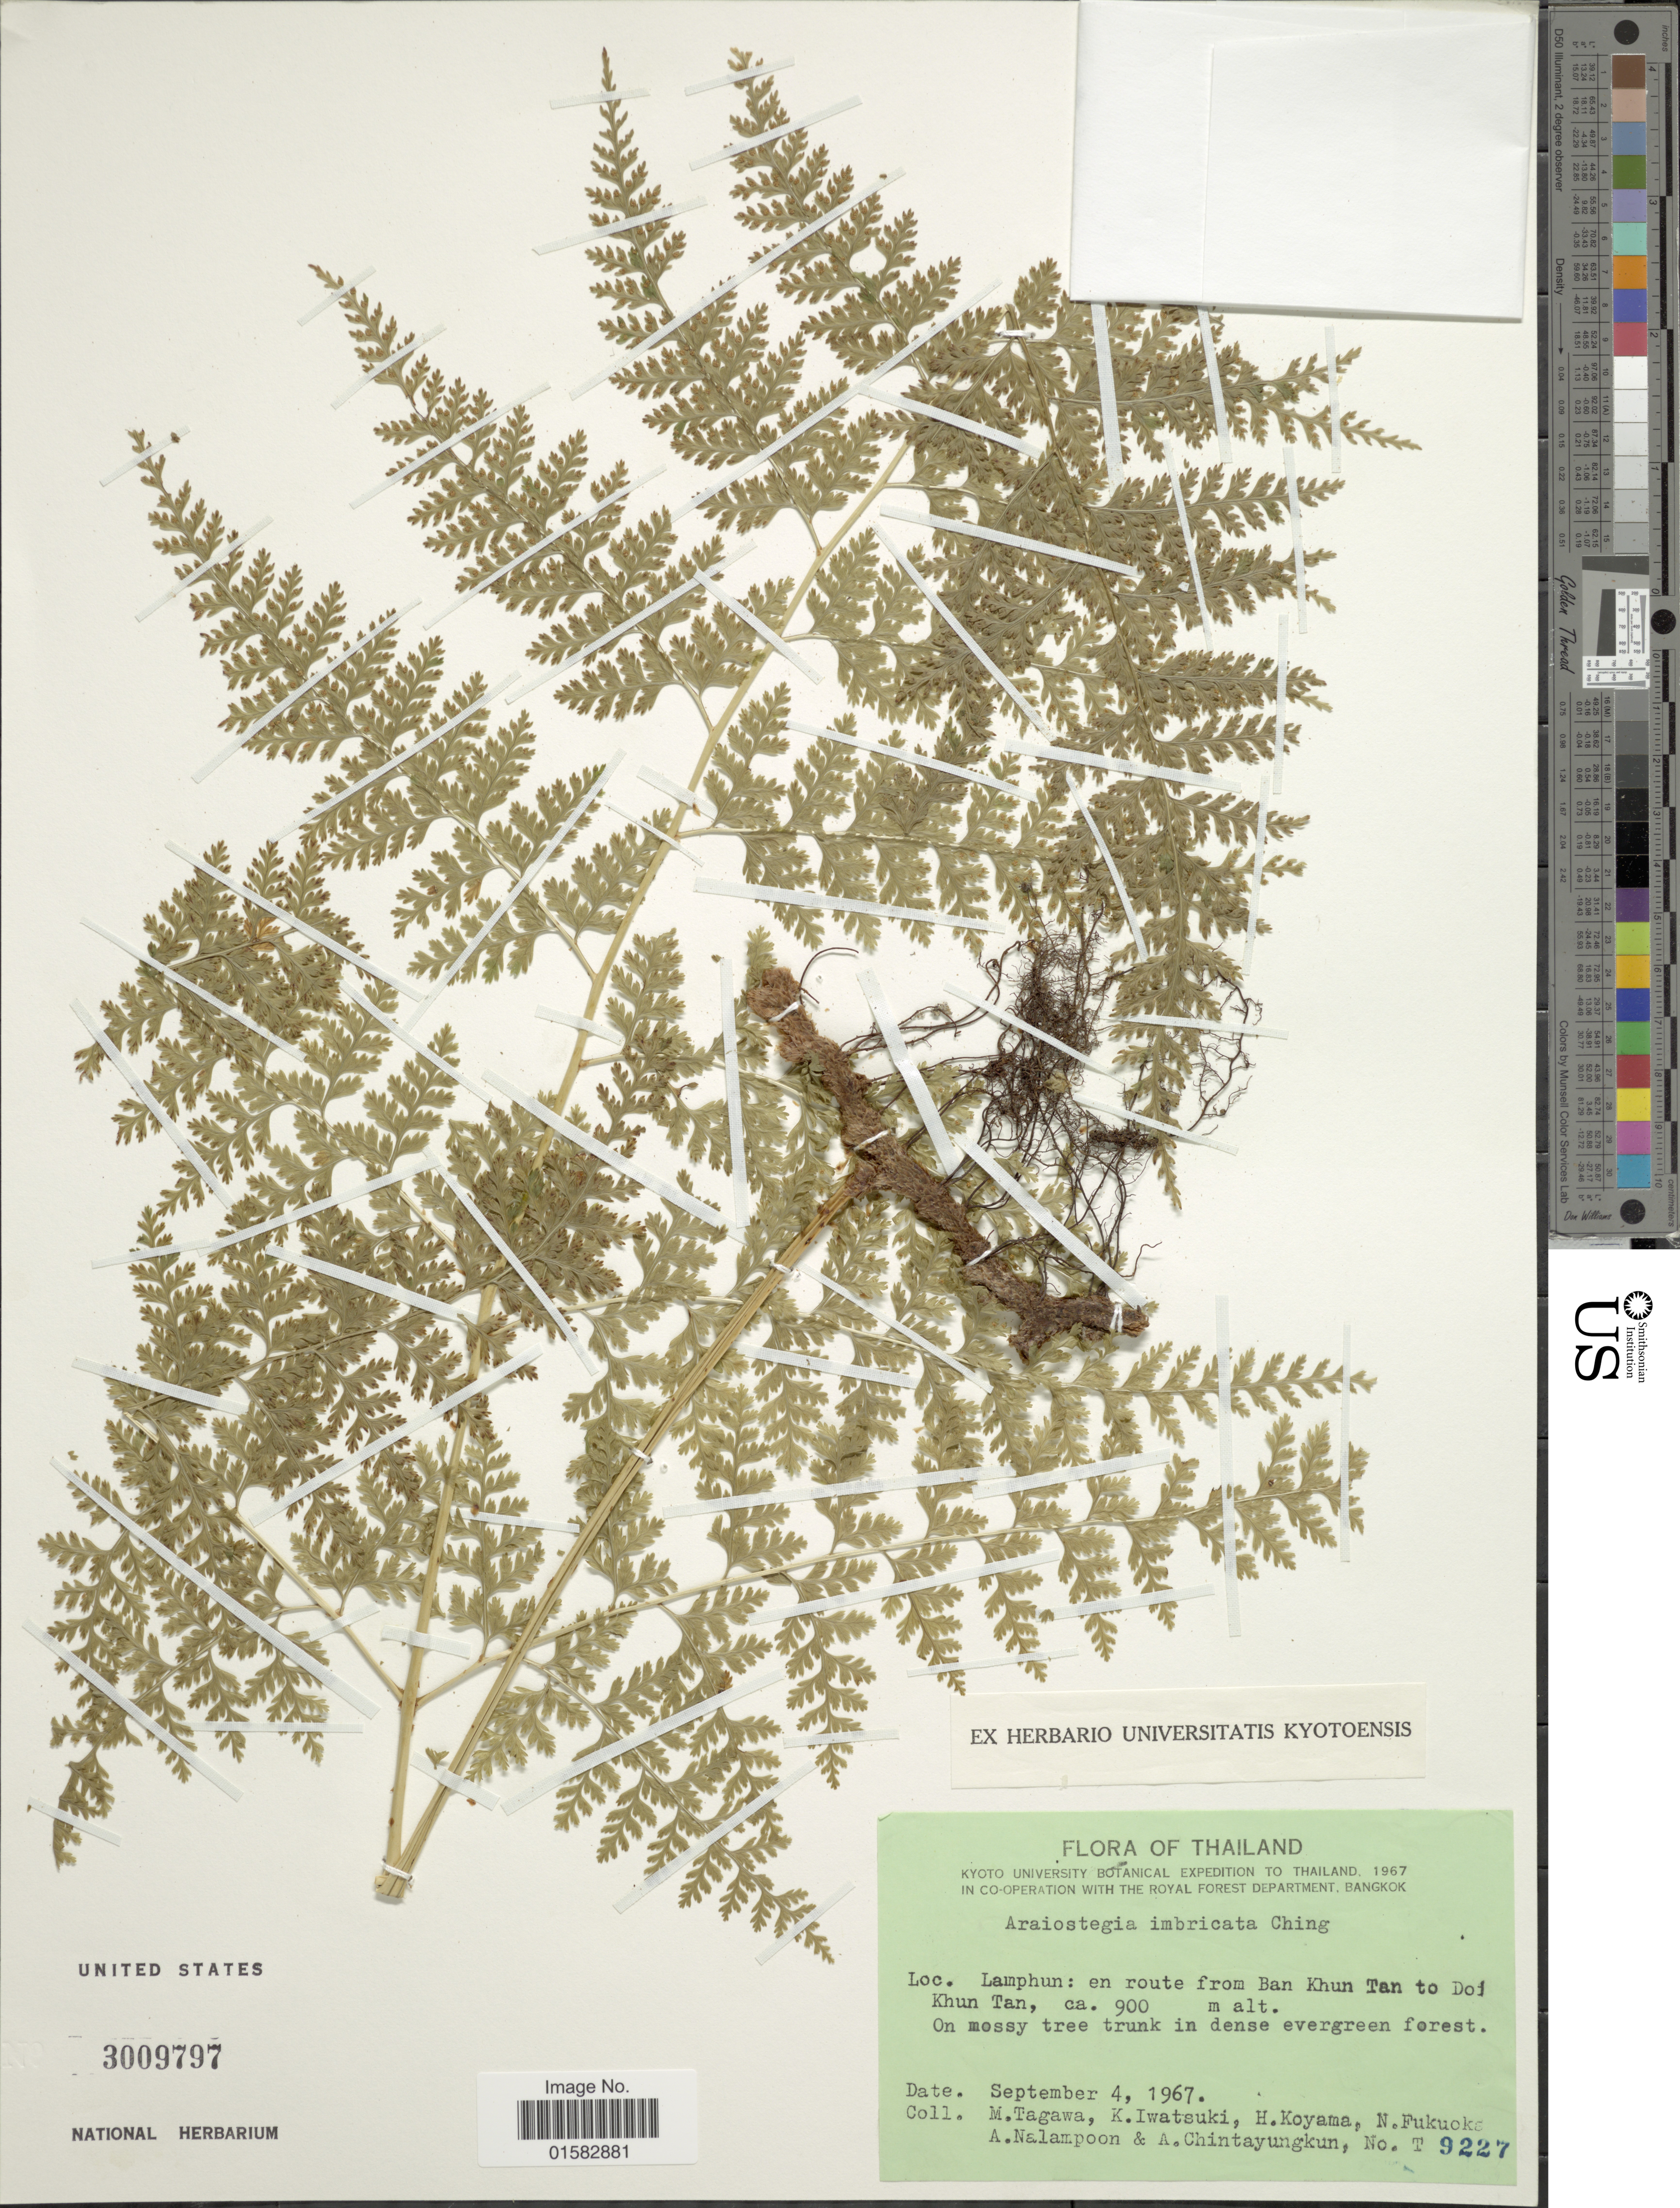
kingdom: Plantae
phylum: Tracheophyta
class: Polypodiopsida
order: Polypodiales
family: Davalliaceae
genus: Davallia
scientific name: Davallia pulchra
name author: D. Don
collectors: M. Tagawa, K. Iwatsuki, H. Koyama, N. Fukuoka & et al.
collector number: T 9227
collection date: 1967-09-04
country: Thailand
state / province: Lamphun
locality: En route from Ban Khun Tan to Doi Khun Tan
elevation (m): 900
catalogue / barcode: US 3009797